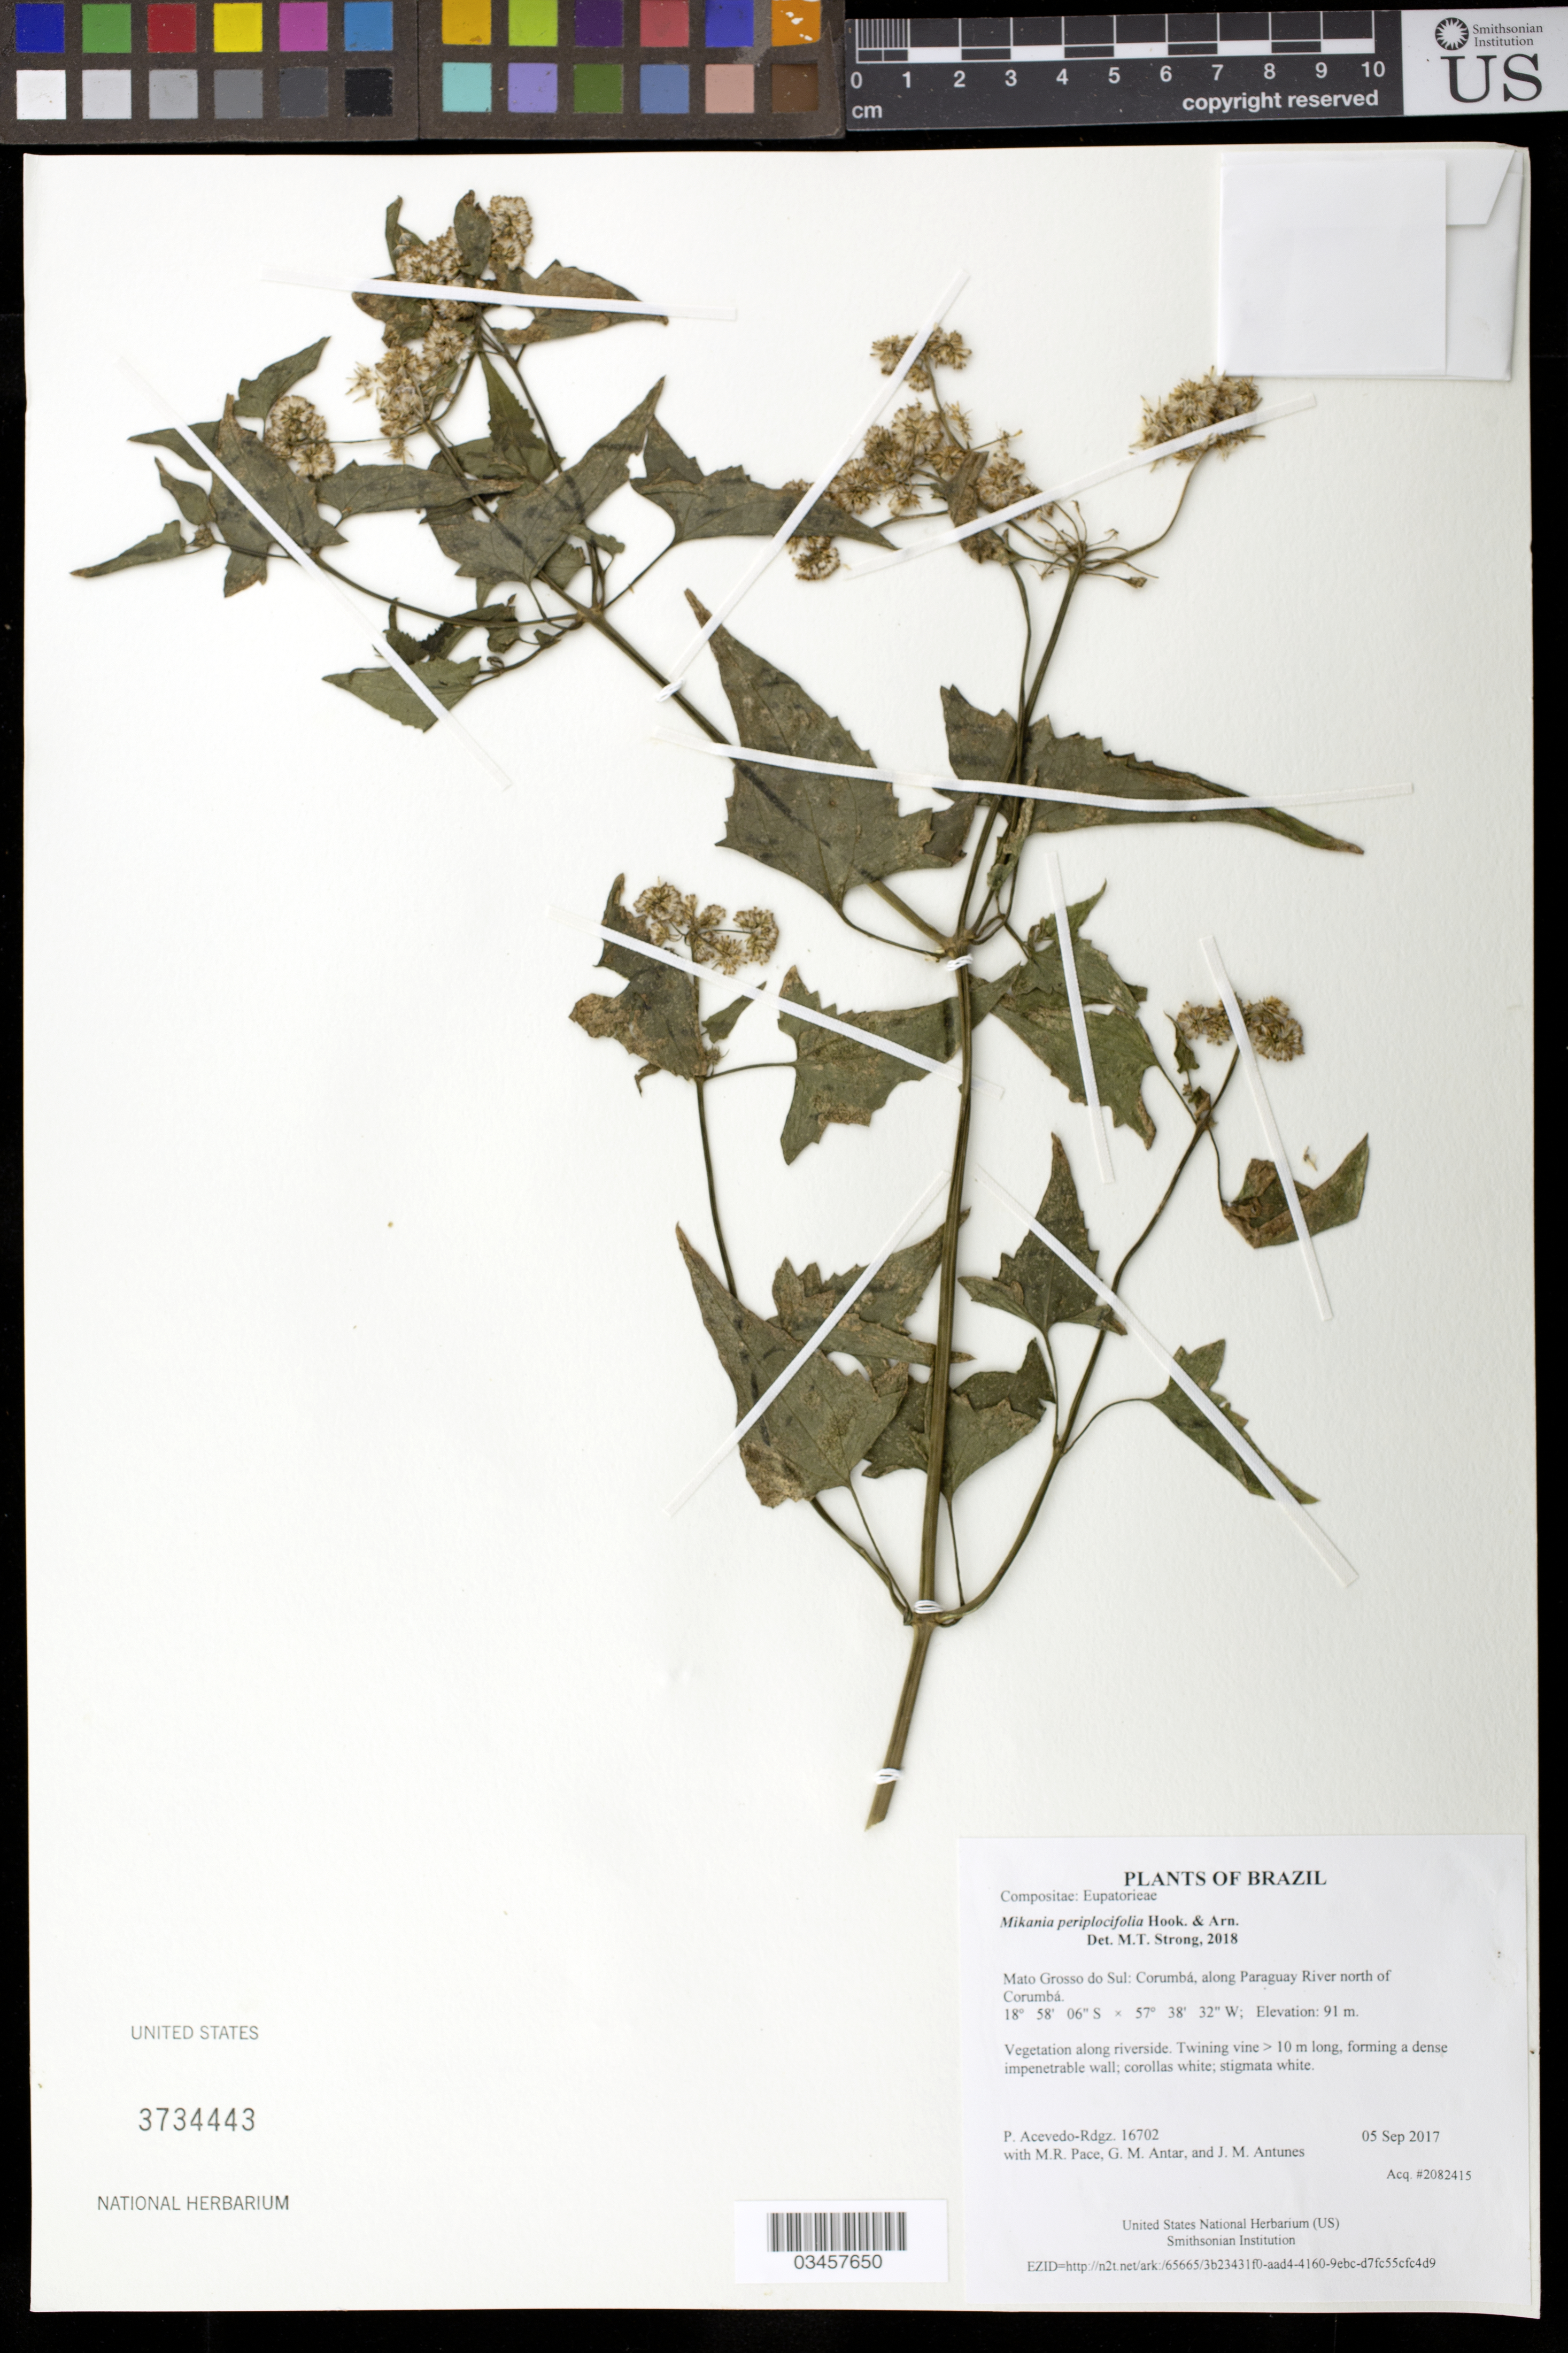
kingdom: Plantae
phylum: Tracheophyta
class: Magnoliopsida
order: Asterales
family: Asteraceae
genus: Mikania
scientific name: Mikania periplocifolia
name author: Hook. & Arn.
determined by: Strong, Mark T., (BOT), Smithsonian Institution - National Museum of Natural History (UNITED STATES)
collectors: P. Acevedo-Rodr., M. R. Pace, G. M. Antar & J. M. Antunes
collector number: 16702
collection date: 2017-09-05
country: Brazil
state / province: Mato Grosso do Sul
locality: Corumbá, along Paraguay River north of Corumbá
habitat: Vegetation along riverside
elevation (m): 91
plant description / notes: US, NY, MO, K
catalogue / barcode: US 3734443